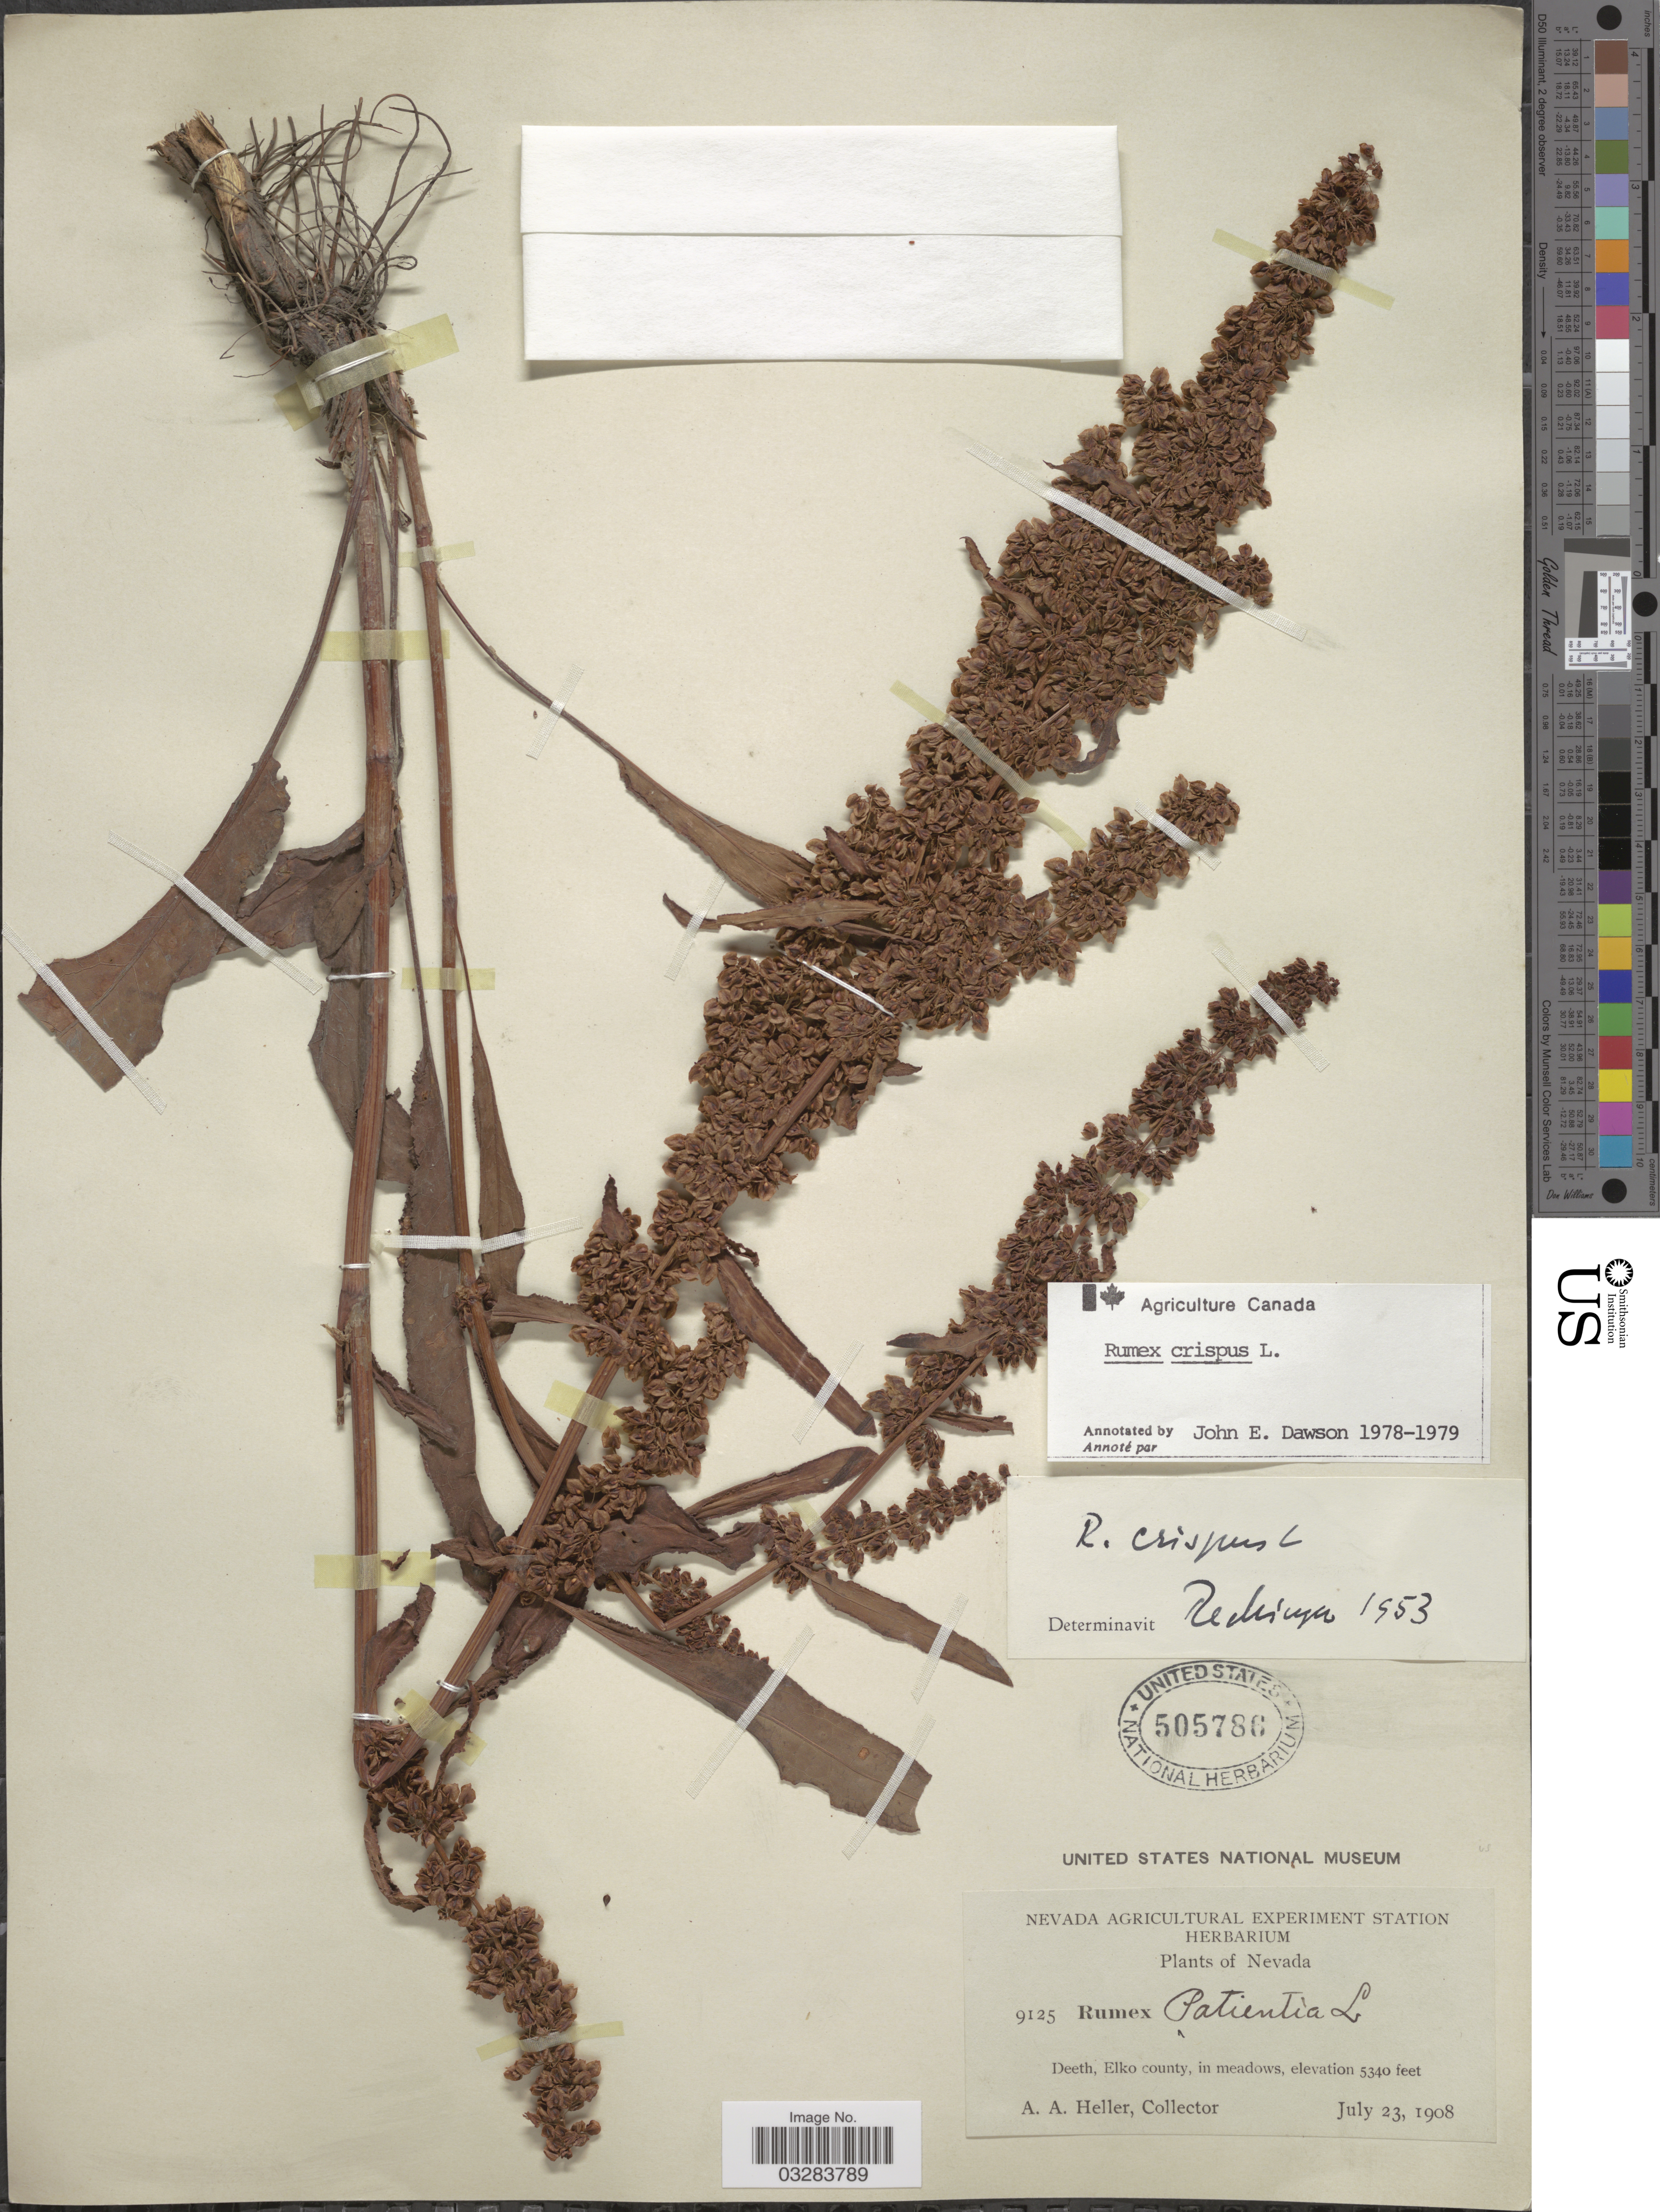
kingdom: Plantae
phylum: Tracheophyta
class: Magnoliopsida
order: Caryophyllales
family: Polygonaceae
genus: Rumex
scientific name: Rumex crispus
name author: L.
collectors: A. A. Heller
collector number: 9125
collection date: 1908-07-23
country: United States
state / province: Nevada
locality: Deeth, Elko county.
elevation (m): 1628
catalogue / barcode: US 505786